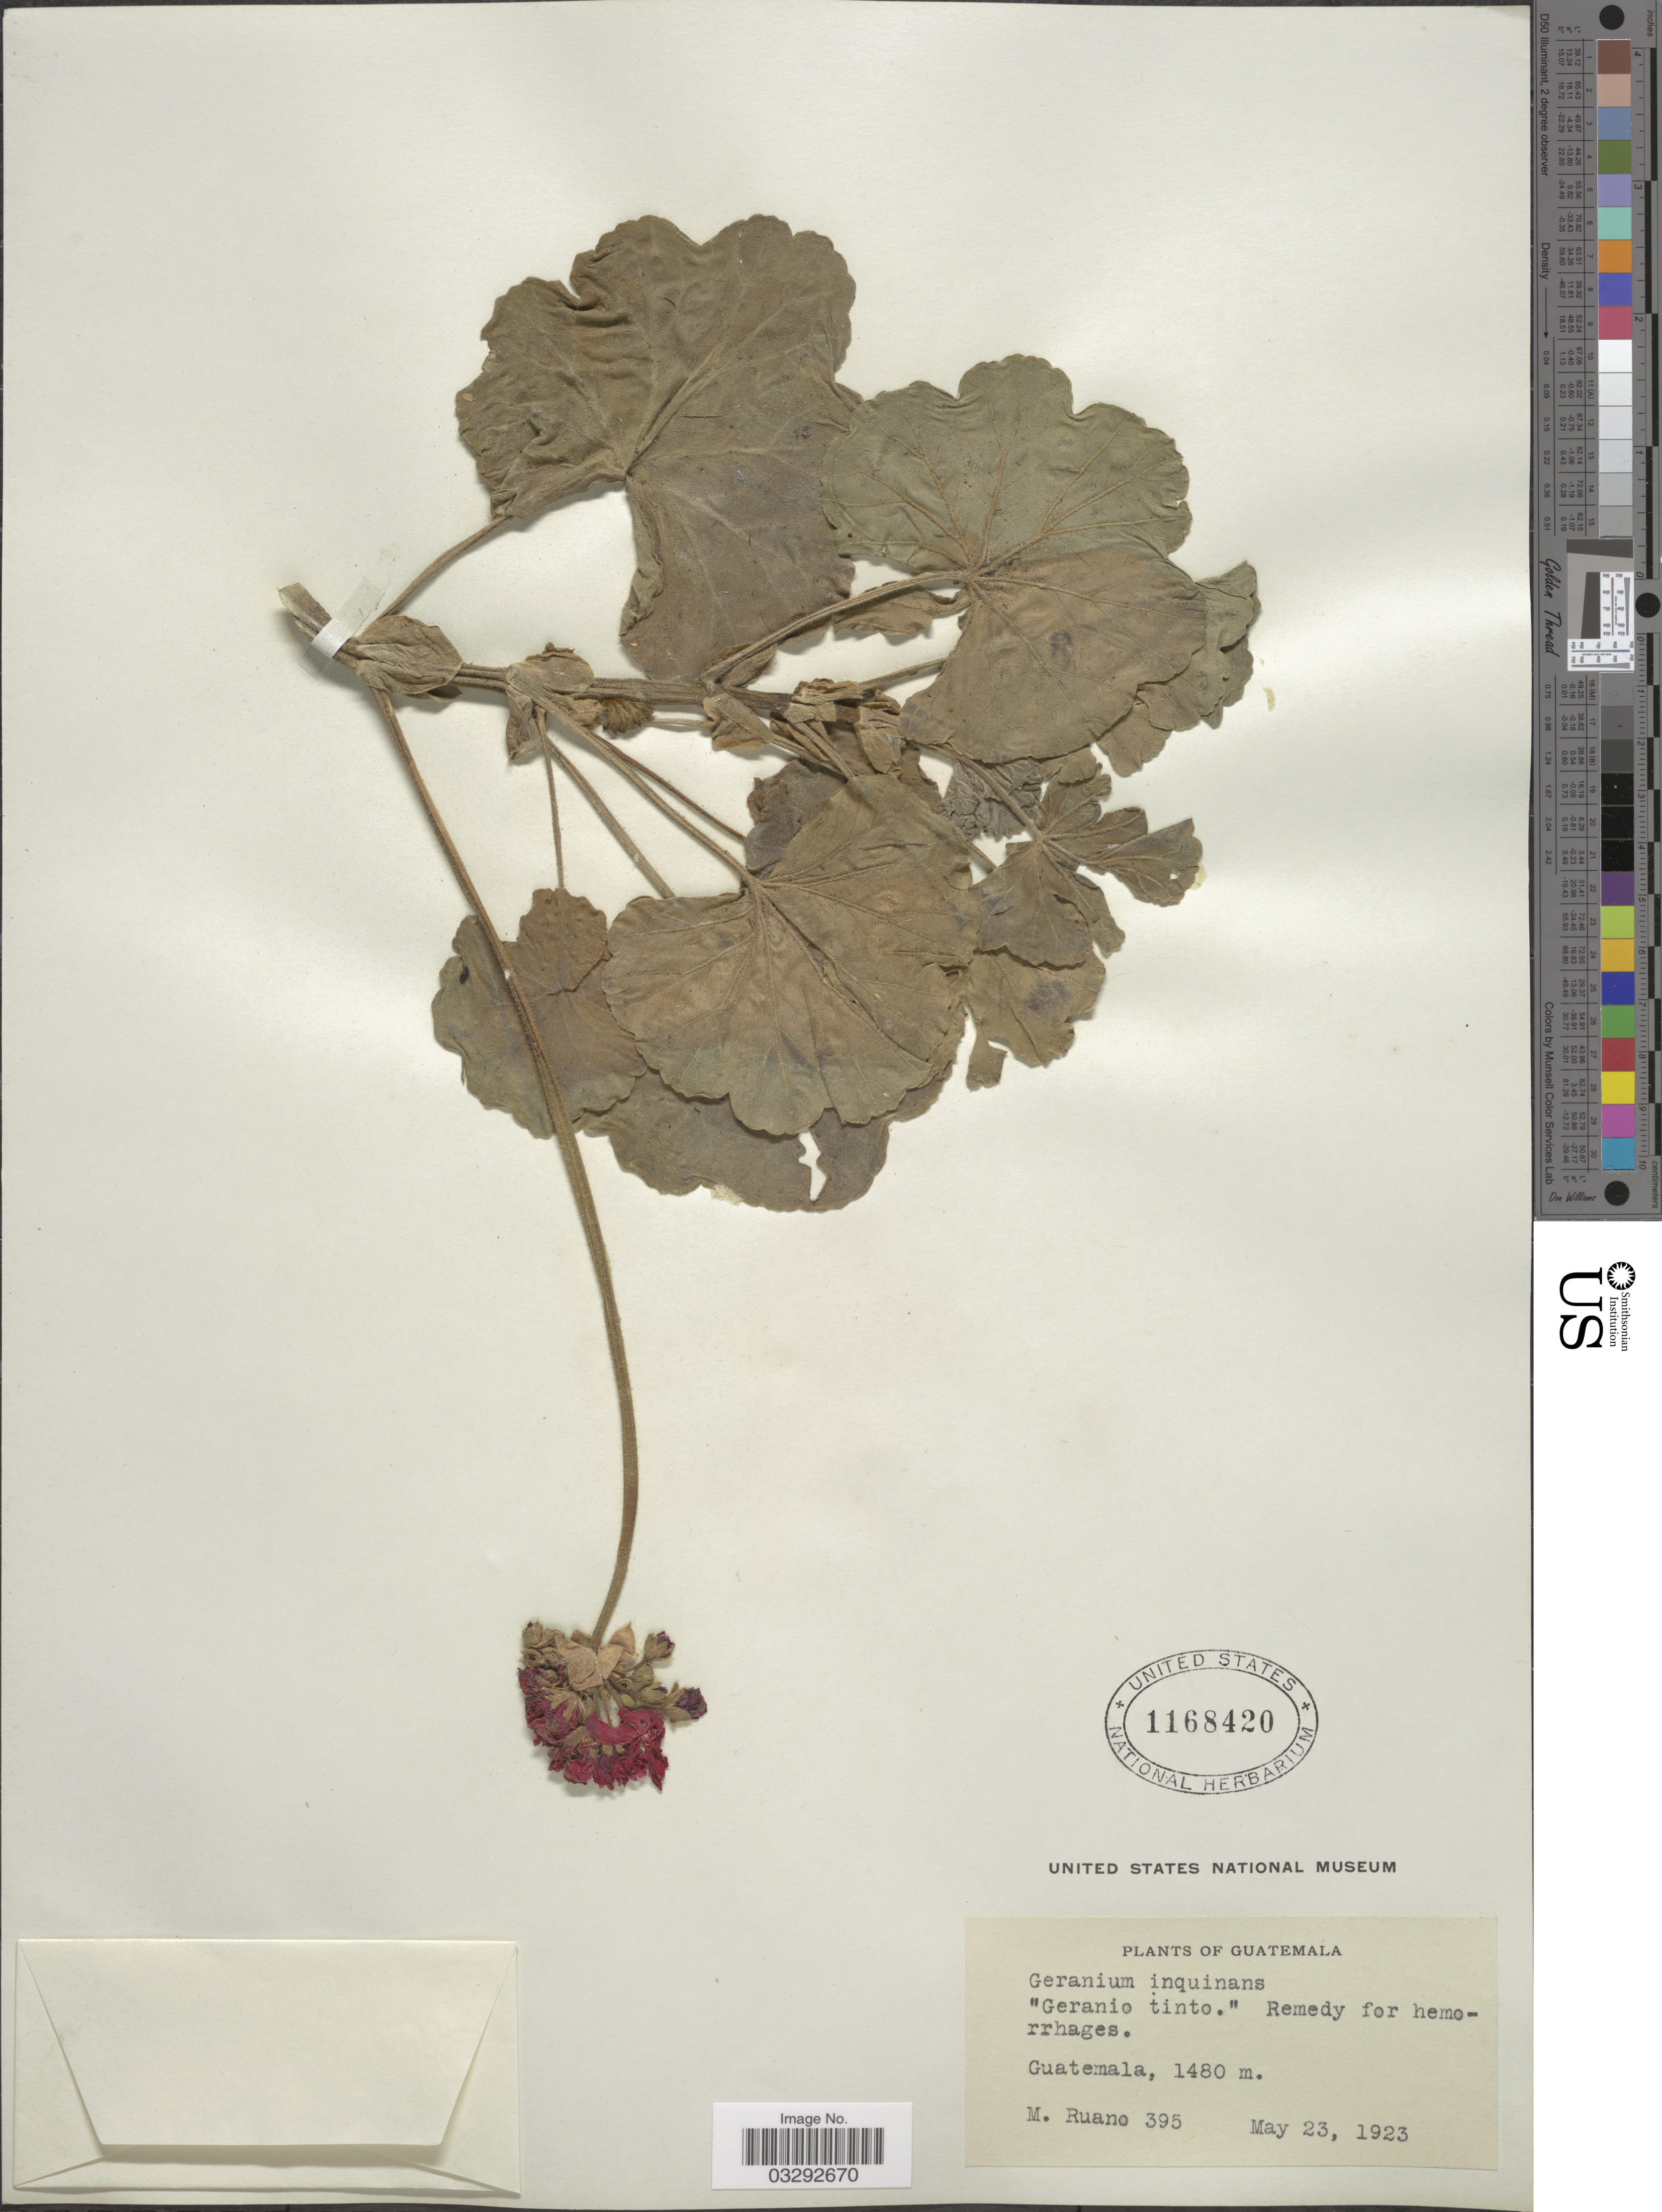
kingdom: Plantae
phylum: Tracheophyta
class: Magnoliopsida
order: Geraniales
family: Geraniaceae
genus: Pelargonium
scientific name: Pelargonium 'Maverick Star'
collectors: M. Ruano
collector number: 395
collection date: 1923-05-23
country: Guatemala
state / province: Guatemala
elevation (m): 1480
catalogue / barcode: US 1168420